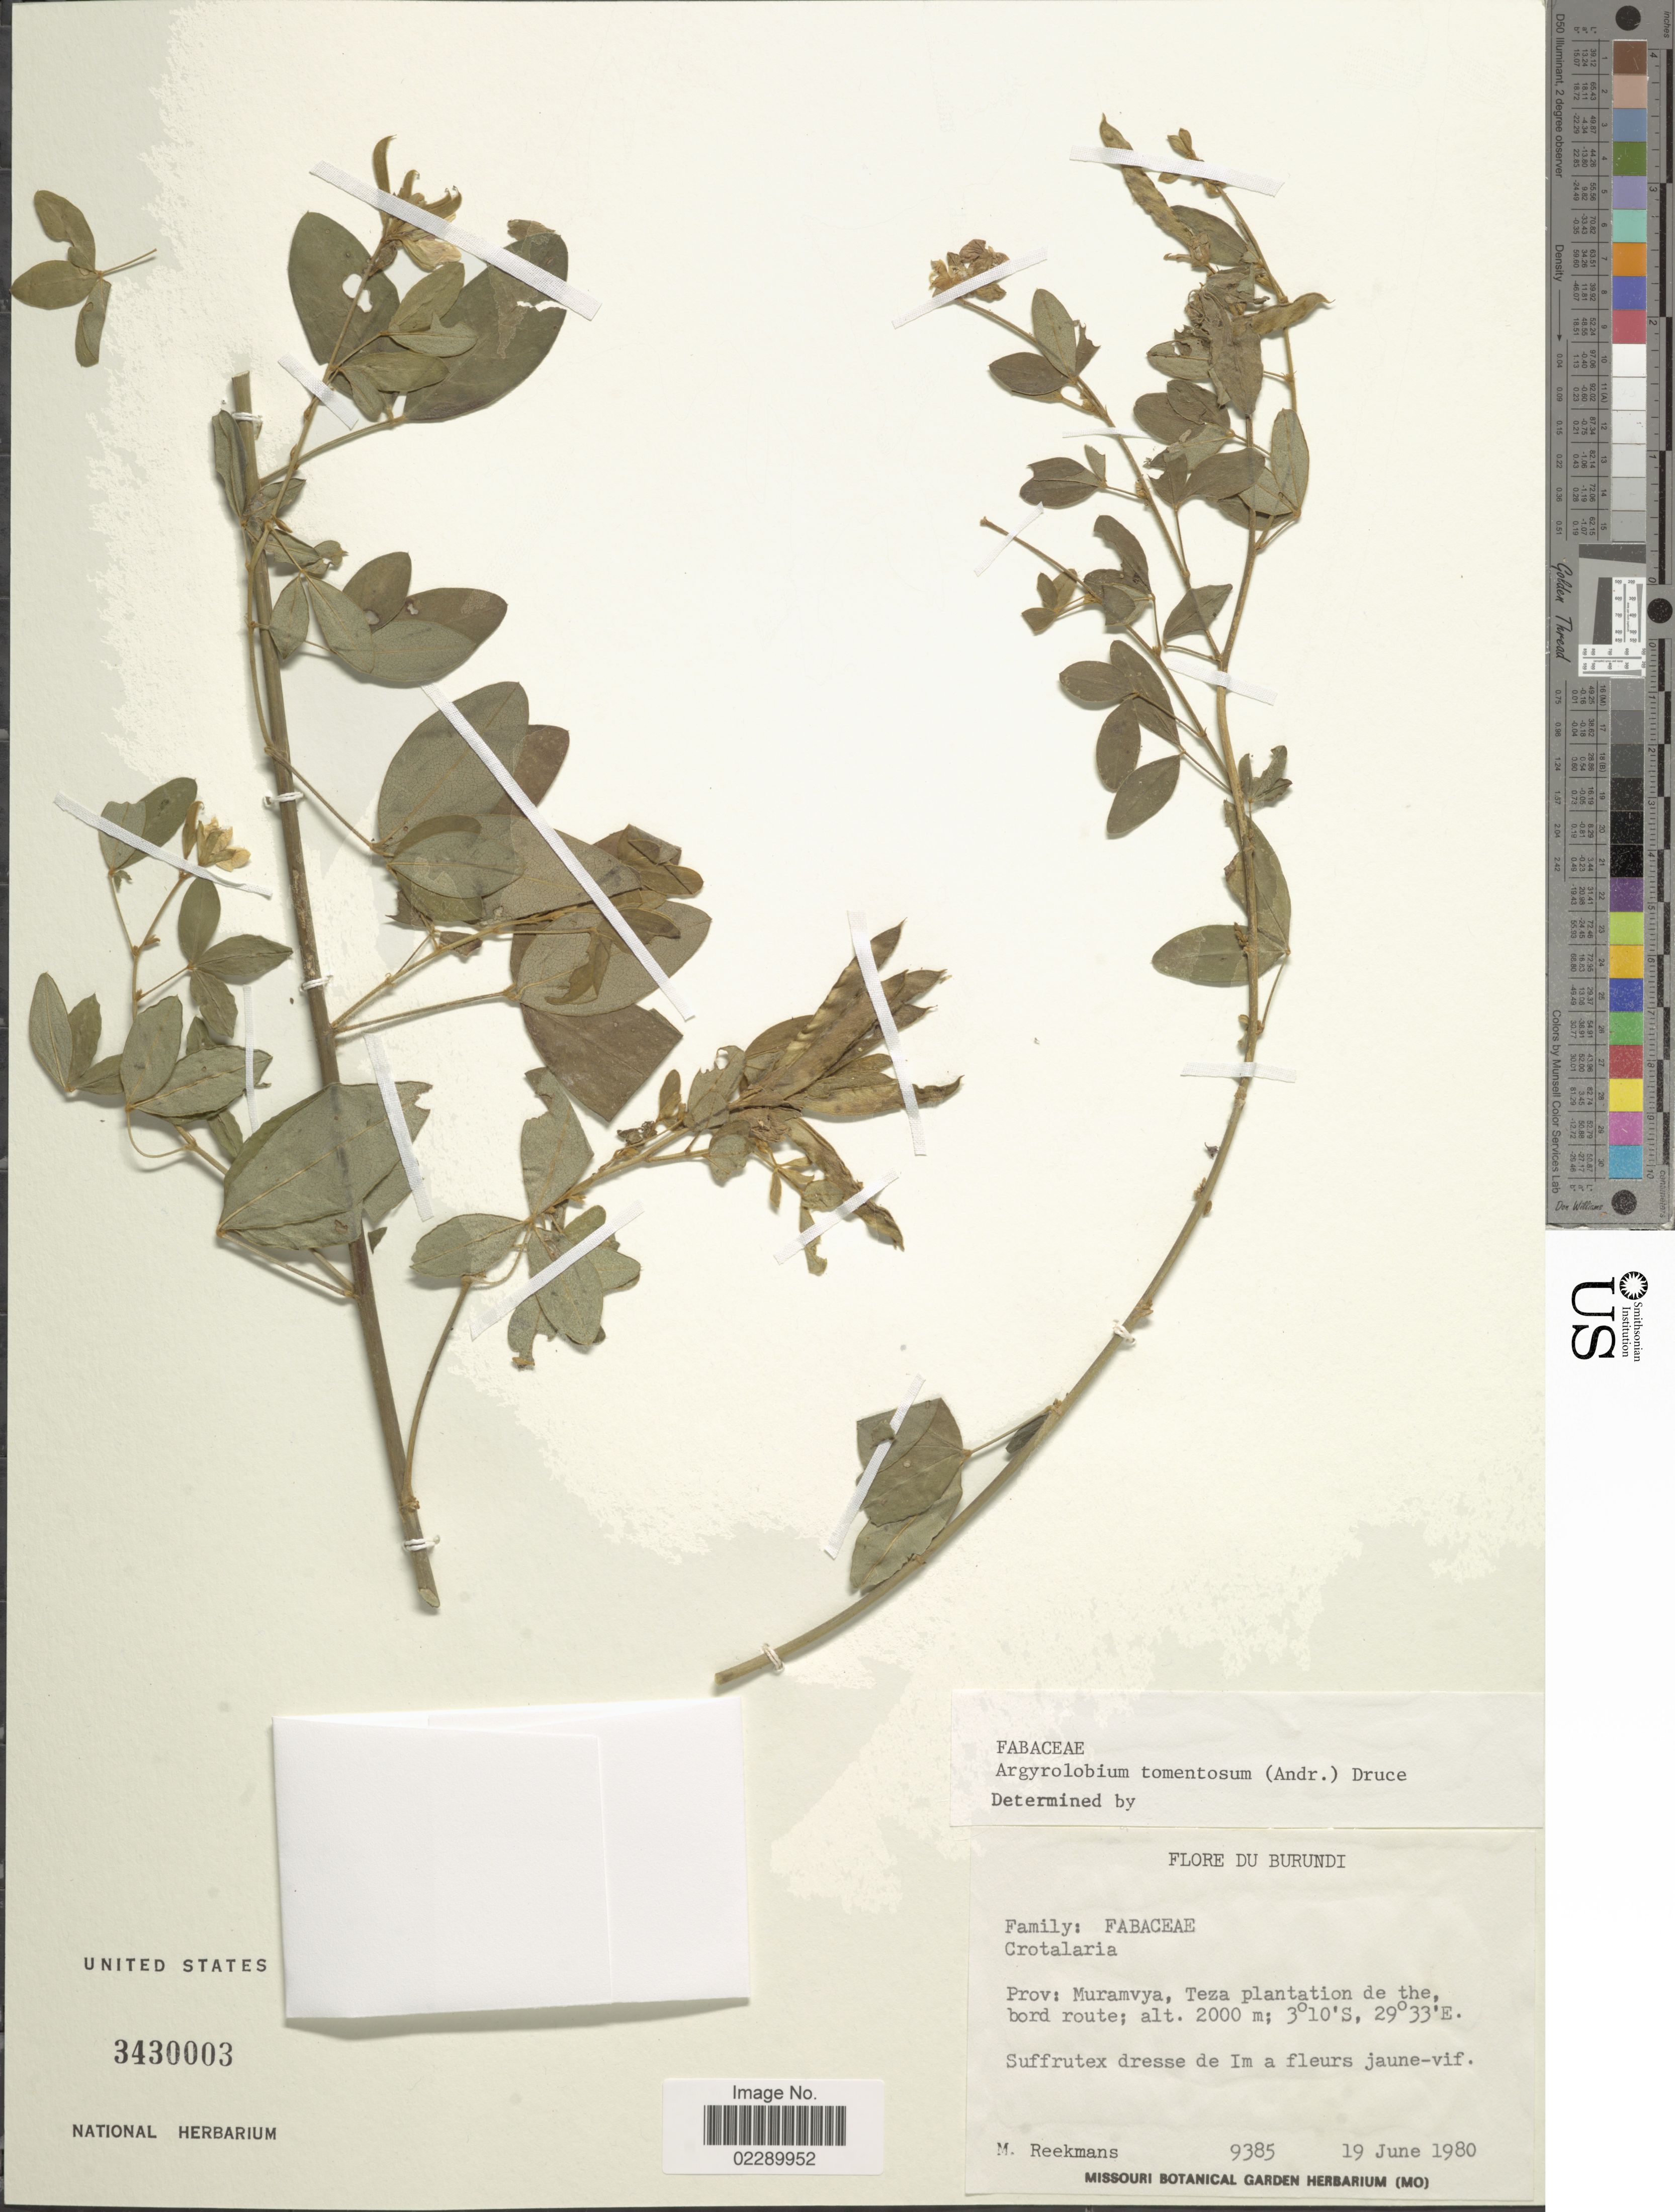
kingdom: Plantae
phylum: Tracheophyta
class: Magnoliopsida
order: Fabales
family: Fabaceae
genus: Argyrolobium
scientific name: Argyrolobium tomentosum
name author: (Andrews) Druce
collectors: M. Reekmans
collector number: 9385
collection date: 1980-06-19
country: Burundi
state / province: Muramvya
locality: Prov: Murumvyha, Teza plantation de the bord route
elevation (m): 2000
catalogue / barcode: US 3430003